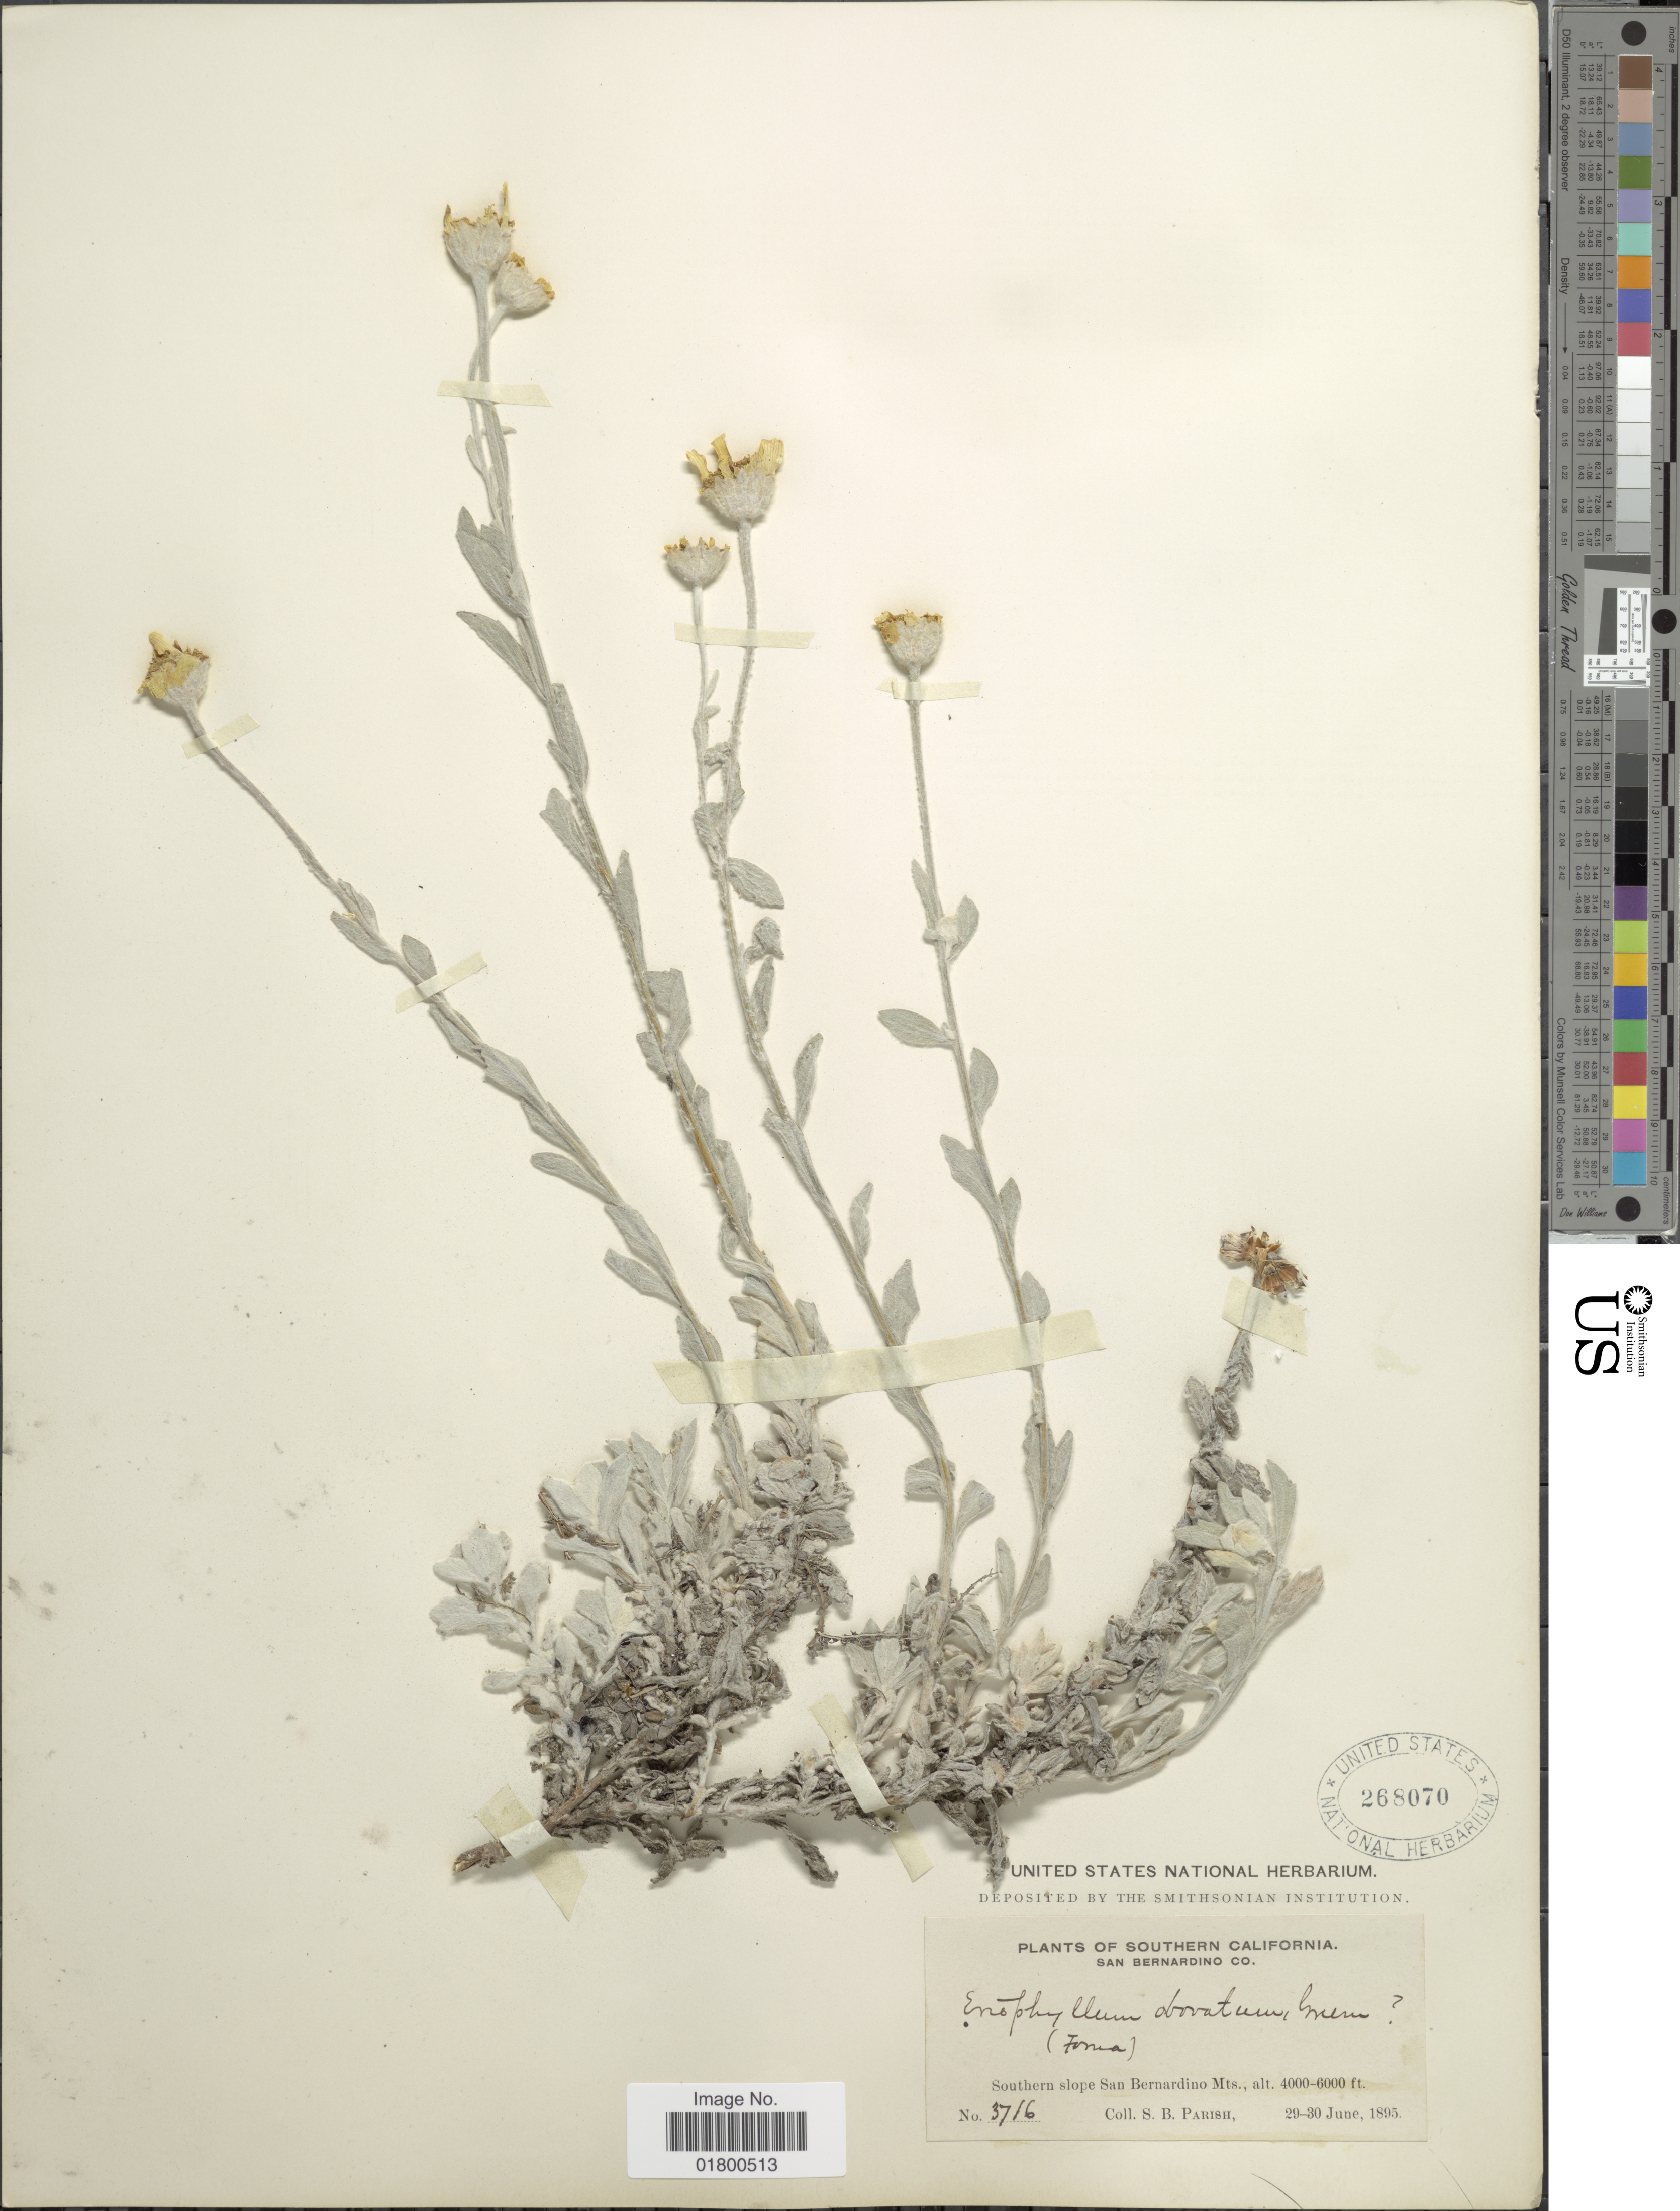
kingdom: Plantae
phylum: Tracheophyta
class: Magnoliopsida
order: Asterales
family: Asteraceae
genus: Eriophyllum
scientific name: Eriophyllum obovatum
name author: Greene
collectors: S. B. Parish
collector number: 3716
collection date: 1895-06-29/1895-06-30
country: United States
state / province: California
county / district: San Bernardino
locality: Southern California, San Bernardino Co., Southern slope San Bernardino Mts.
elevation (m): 1219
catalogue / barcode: US 268070